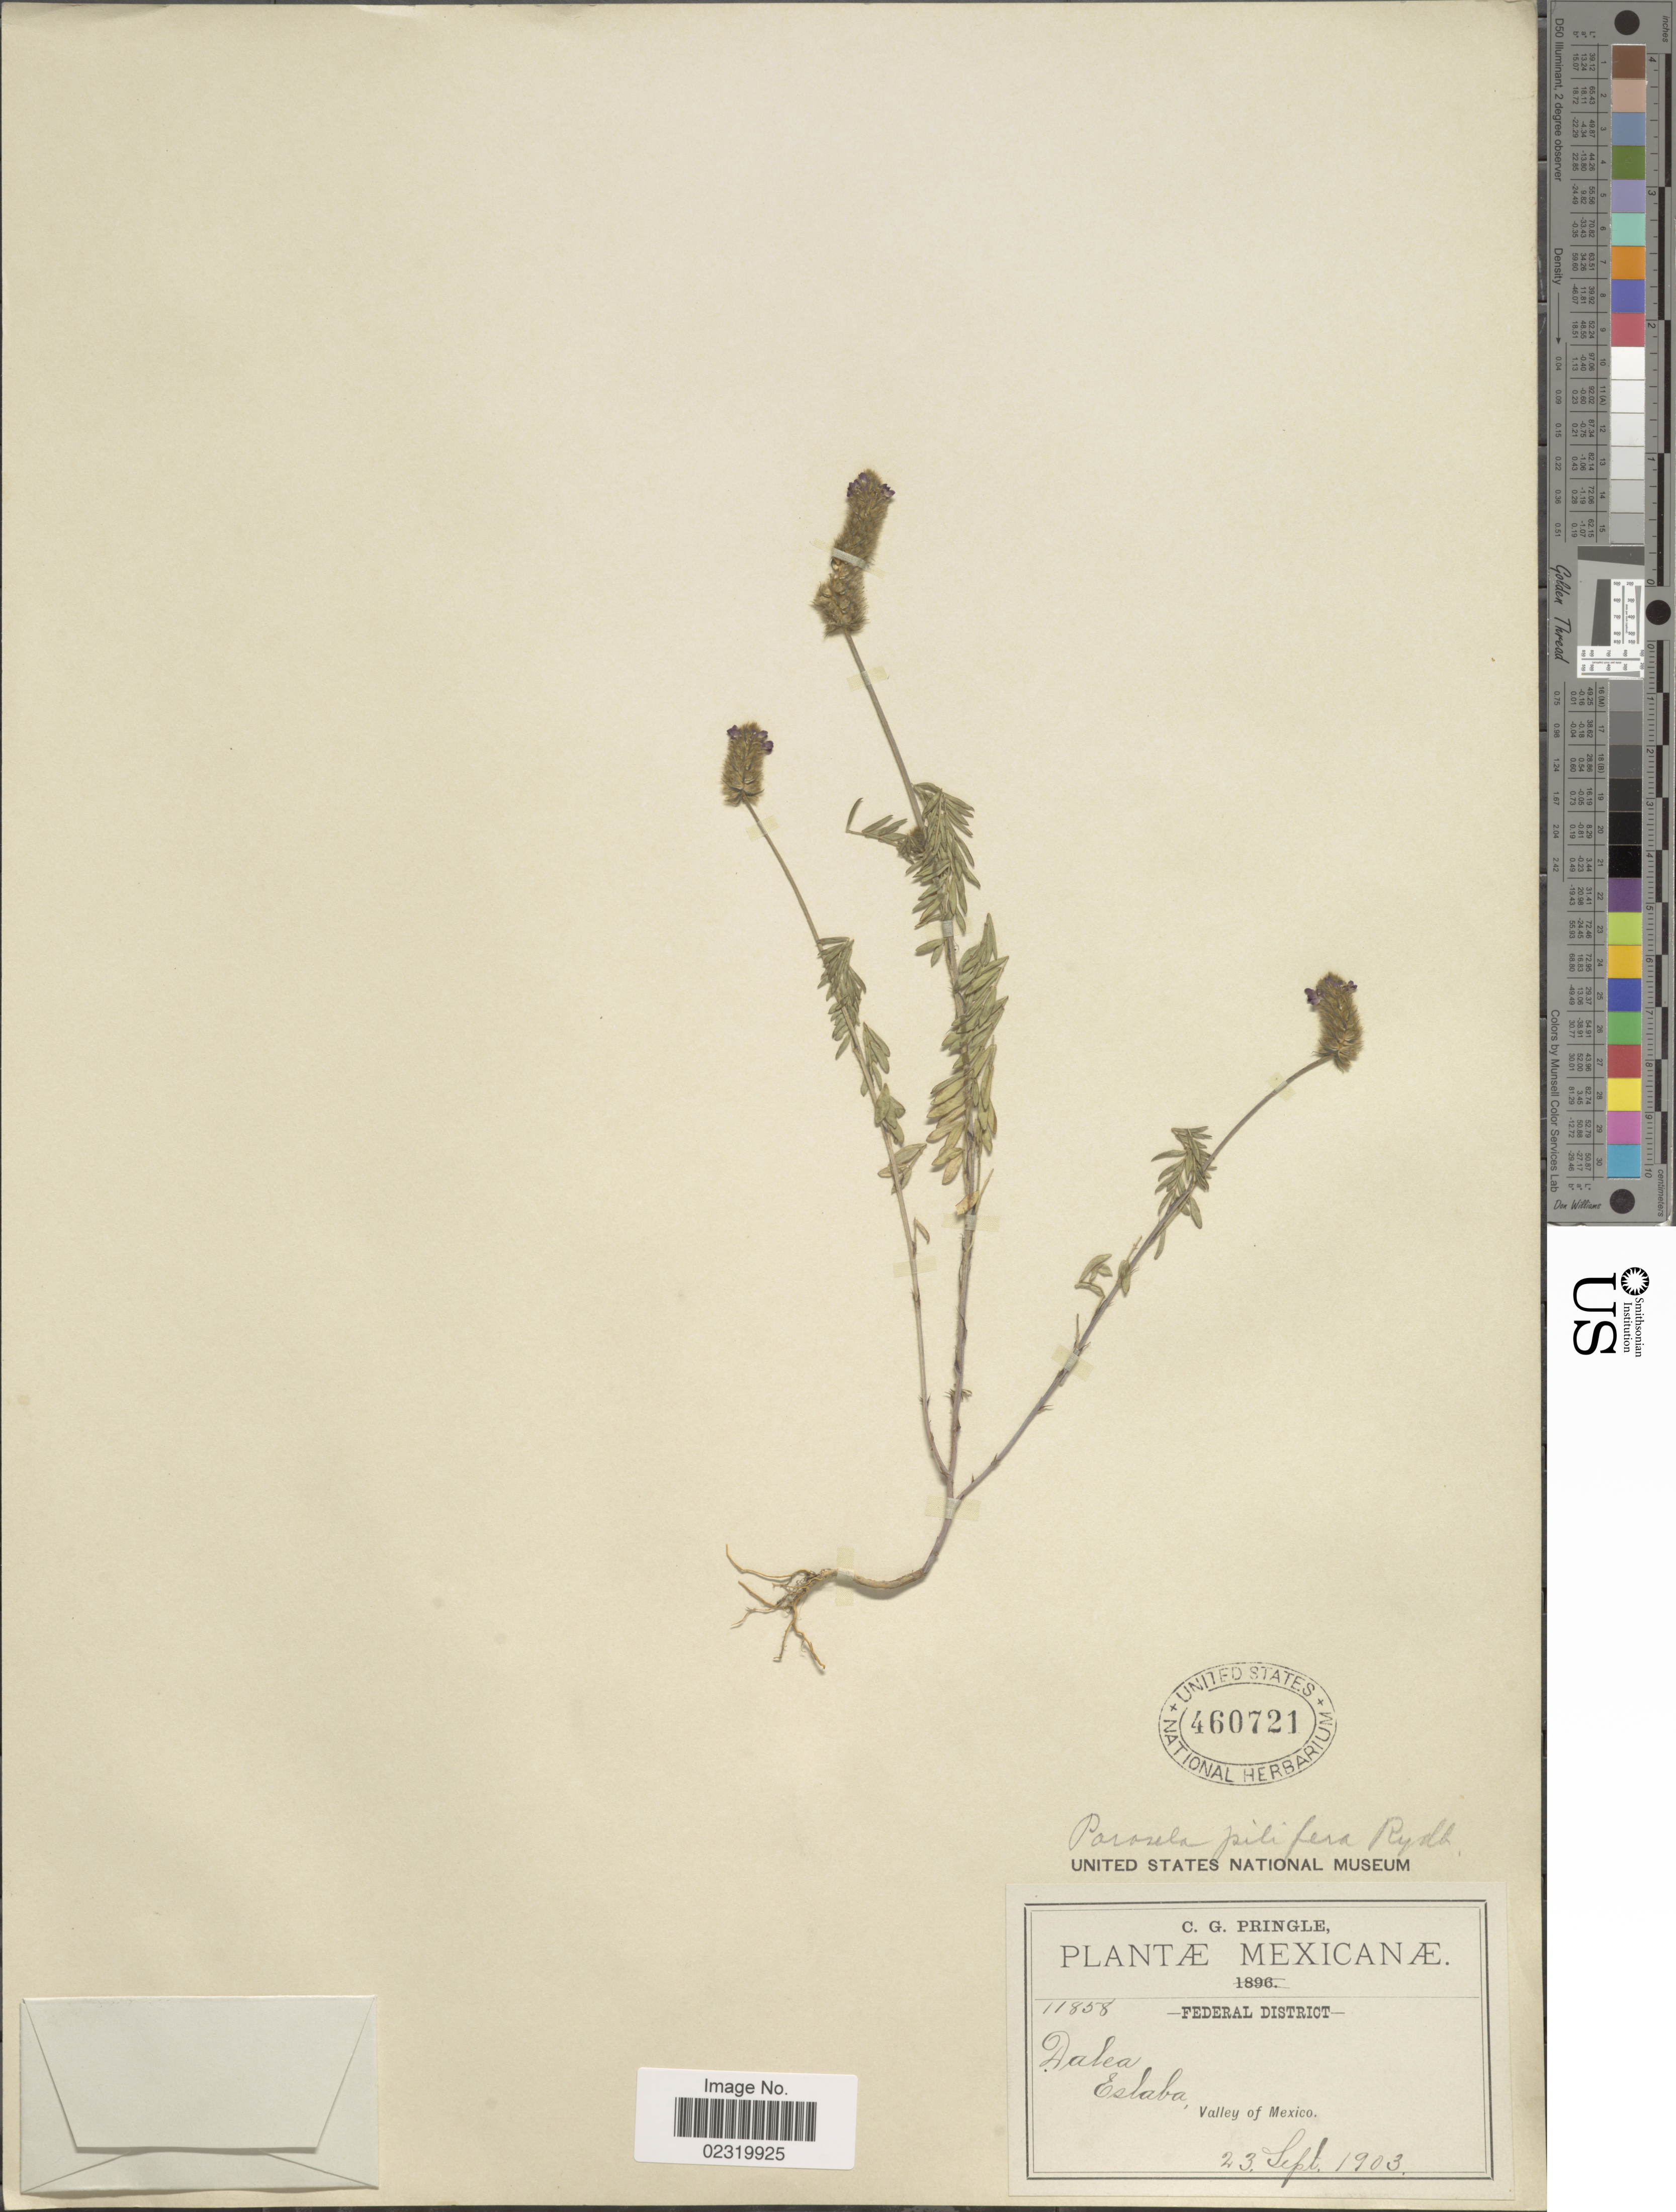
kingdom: Plantae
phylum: Tracheophyta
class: Magnoliopsida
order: Fabales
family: Fabaceae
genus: Dalea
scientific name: Dalea reclinata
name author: (Cav.) Willd.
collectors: C. G. Pringle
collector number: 11858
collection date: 1903-09-23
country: Mexico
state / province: Distrito Federal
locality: Eslaba, Valley of Mexico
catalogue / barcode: US 460721